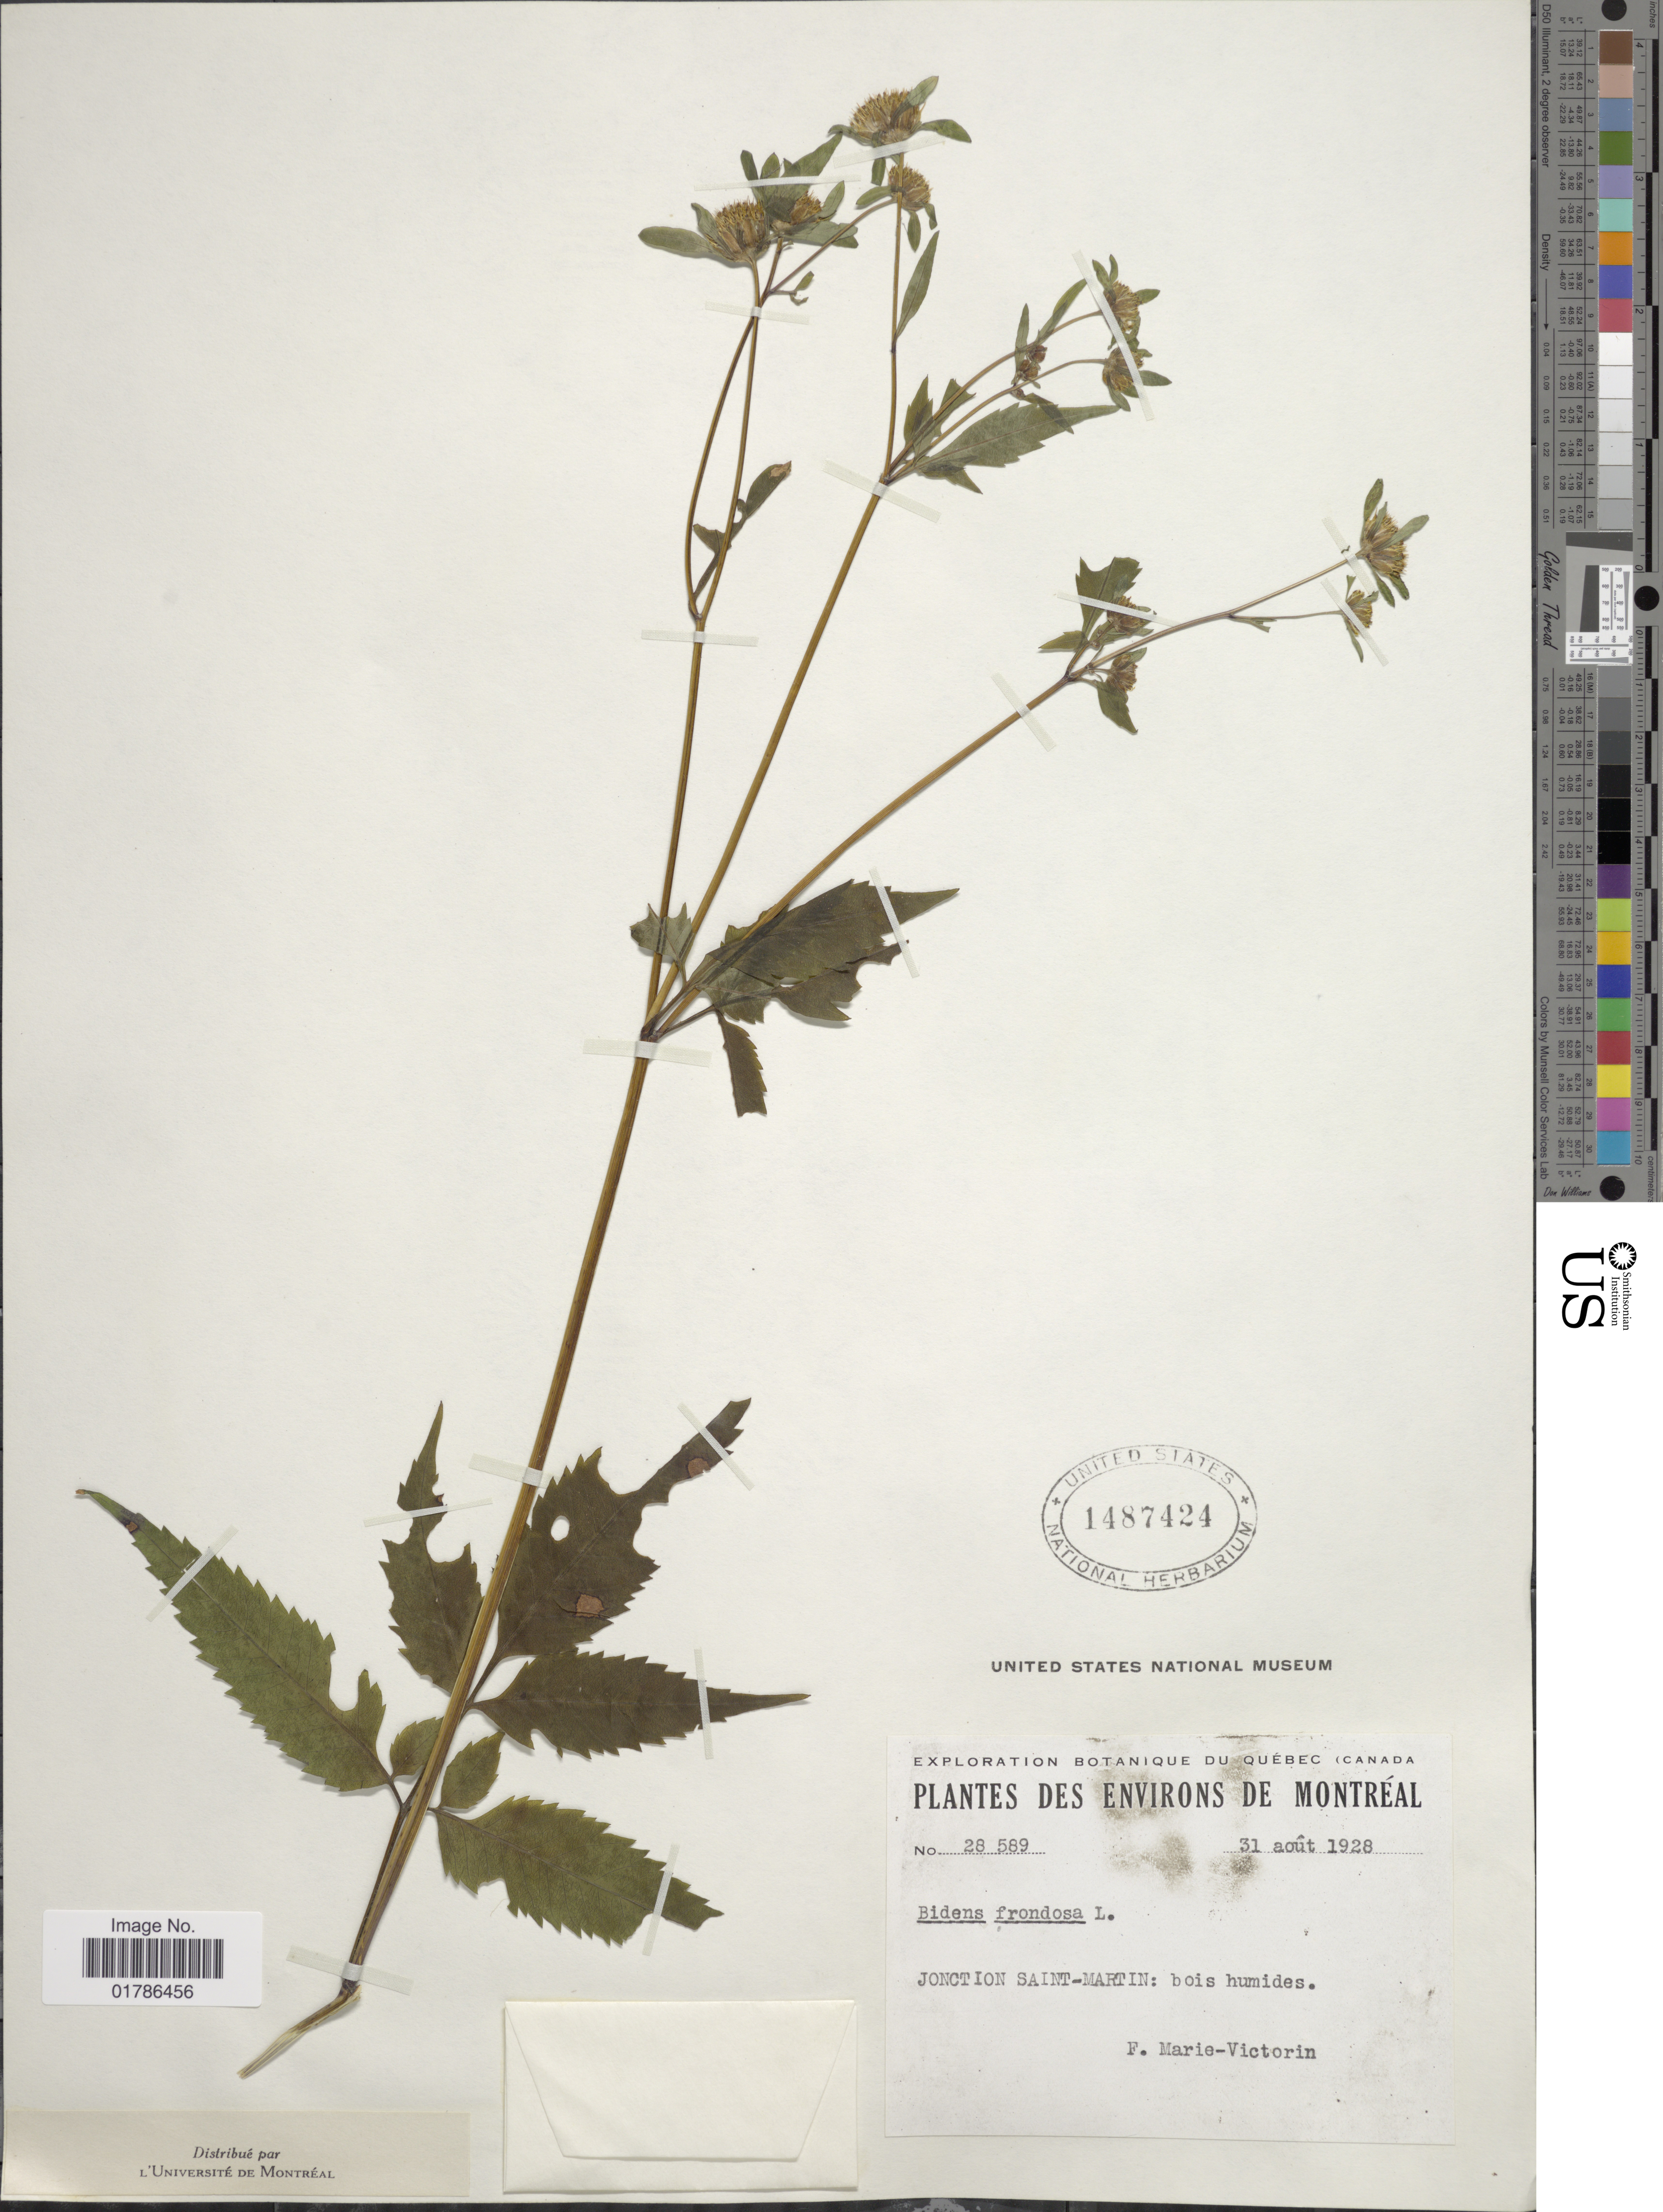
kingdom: Plantae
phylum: Tracheophyta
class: Magnoliopsida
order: Asterales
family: Asteraceae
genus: Bidens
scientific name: Bidens frondosa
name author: L.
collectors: F. Marie-Victorin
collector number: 28589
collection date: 1928-08-31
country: Canada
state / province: Quebec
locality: Des Environs De Montreal, Jonction Saint-Martin: bois humides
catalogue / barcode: US 1487424